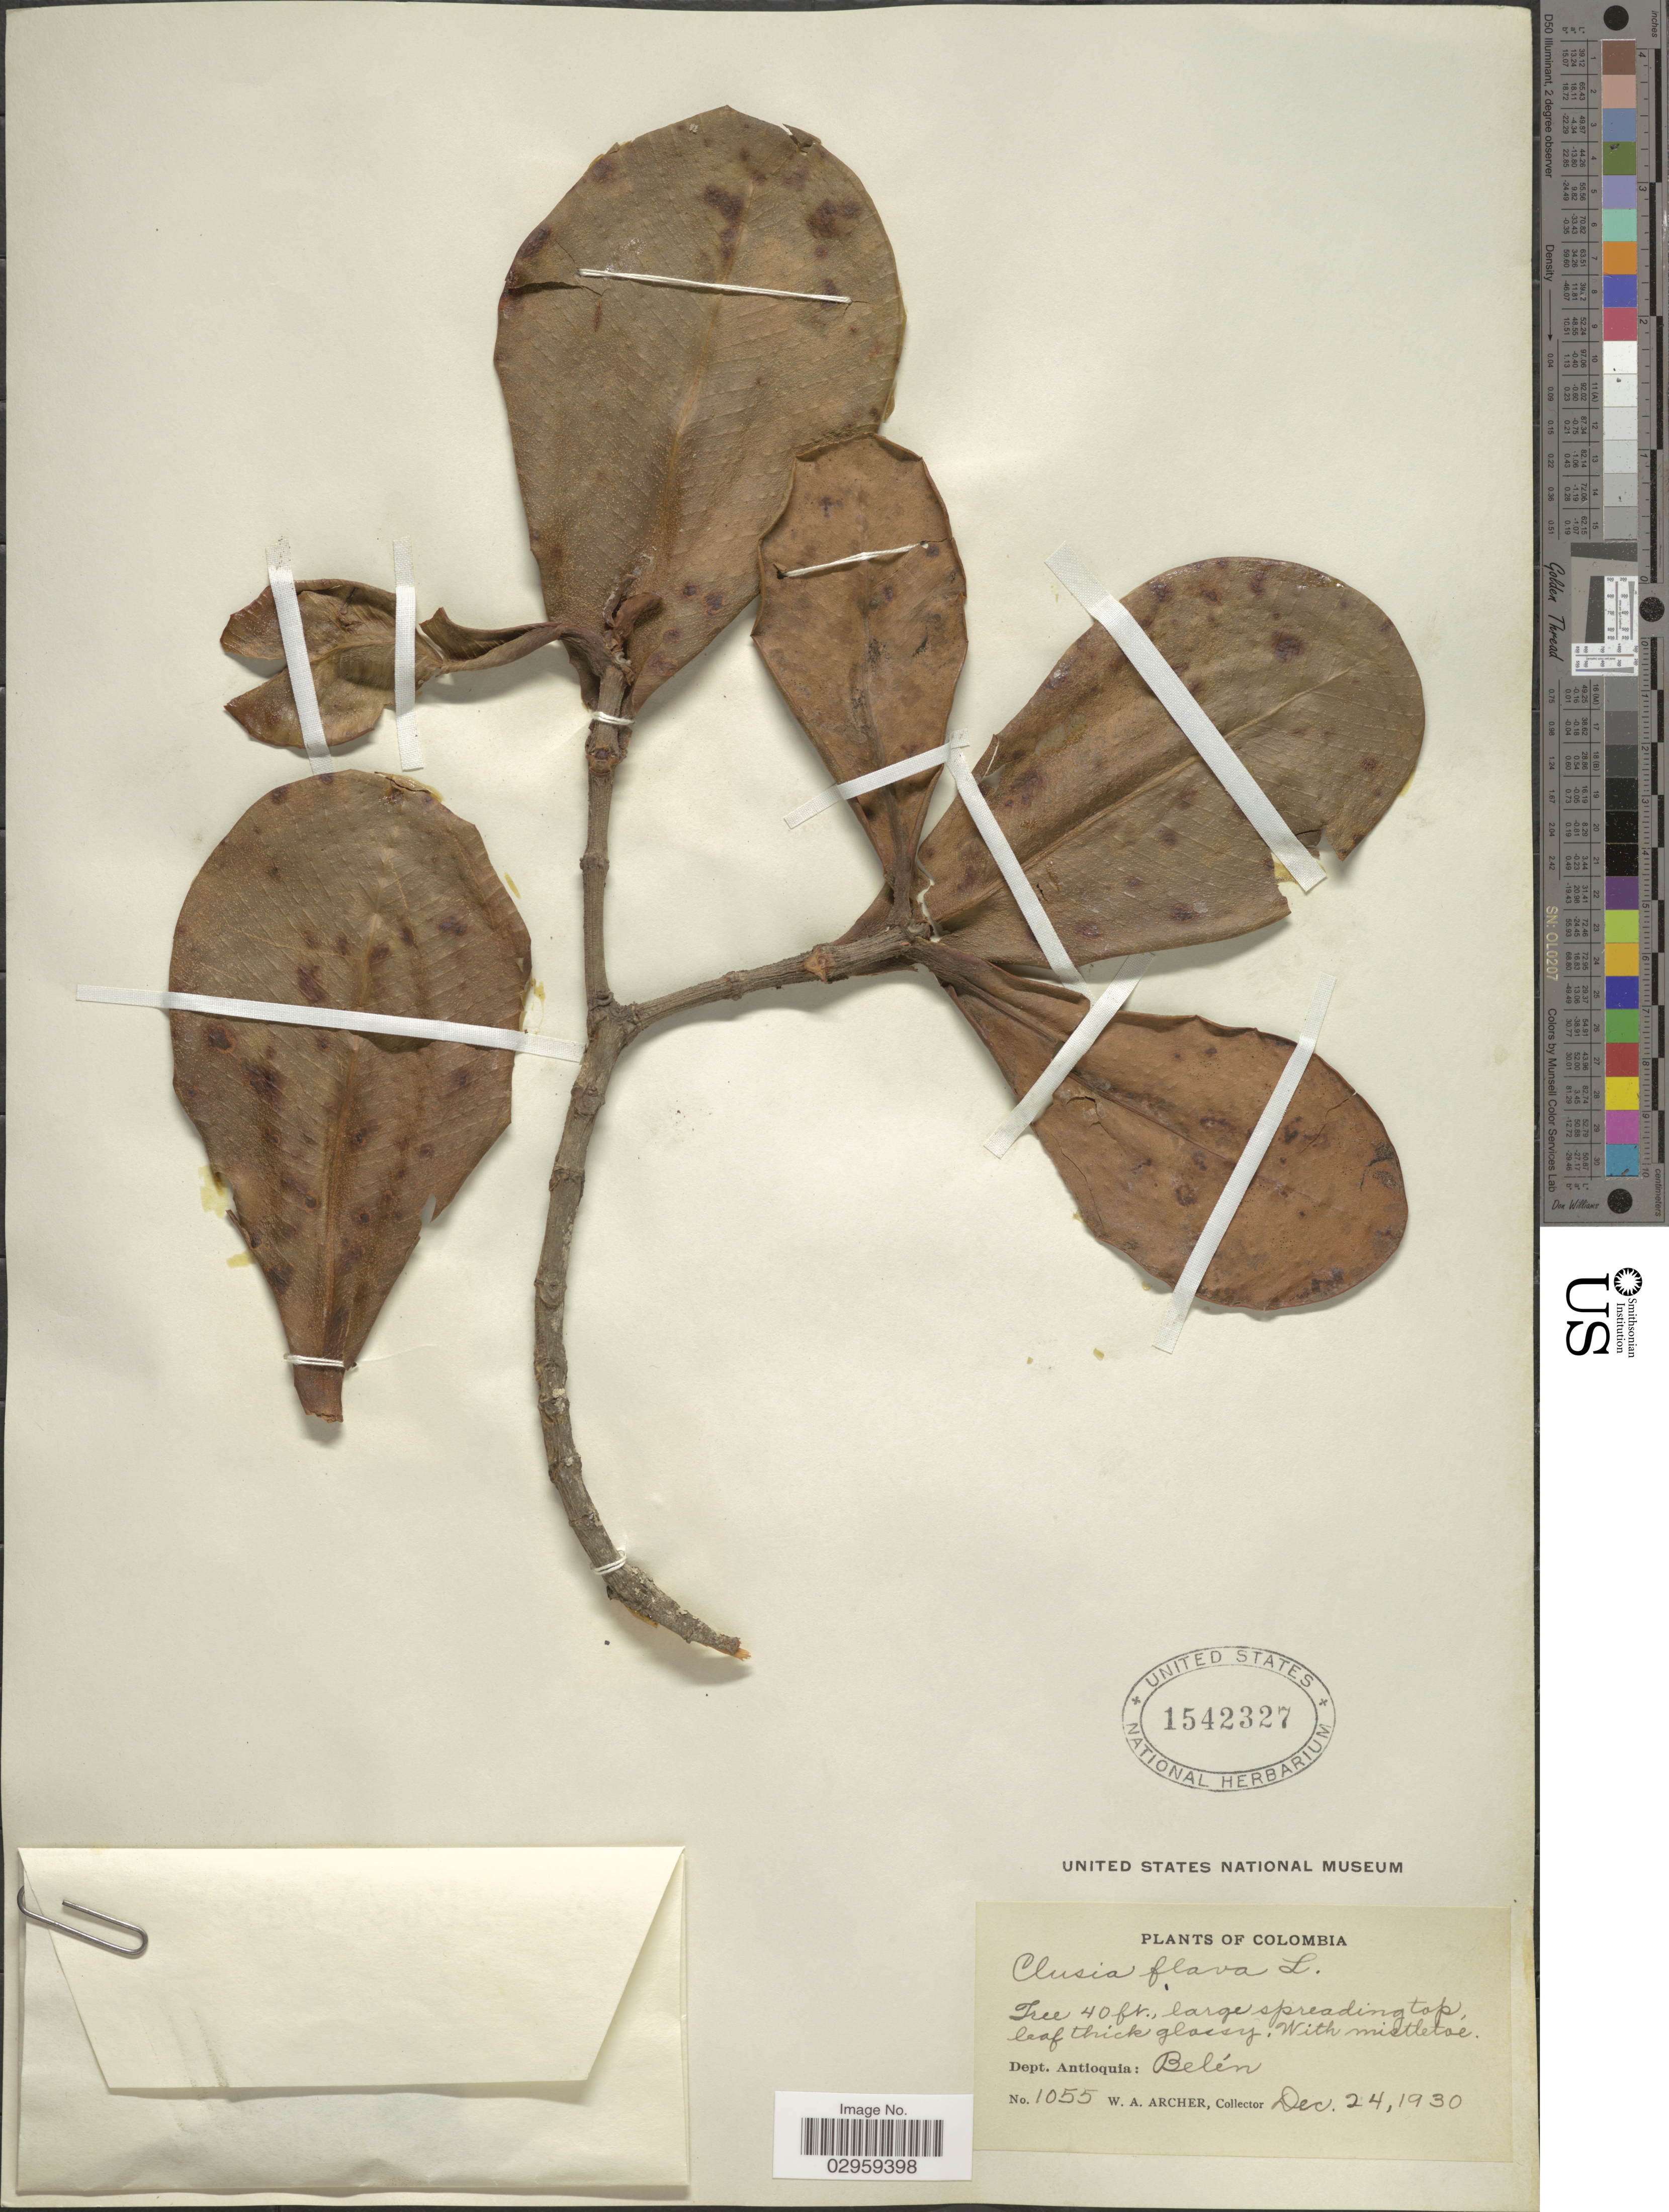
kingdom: Plantae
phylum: Tracheophyta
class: Magnoliopsida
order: Malpighiales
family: Clusiaceae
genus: Clusia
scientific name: Clusia flava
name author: Jacq.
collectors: W. Archer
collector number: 1055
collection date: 1930-12-24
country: Colombia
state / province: Antioquia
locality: Dept. Antioquia: Belén.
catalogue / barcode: US 1542327